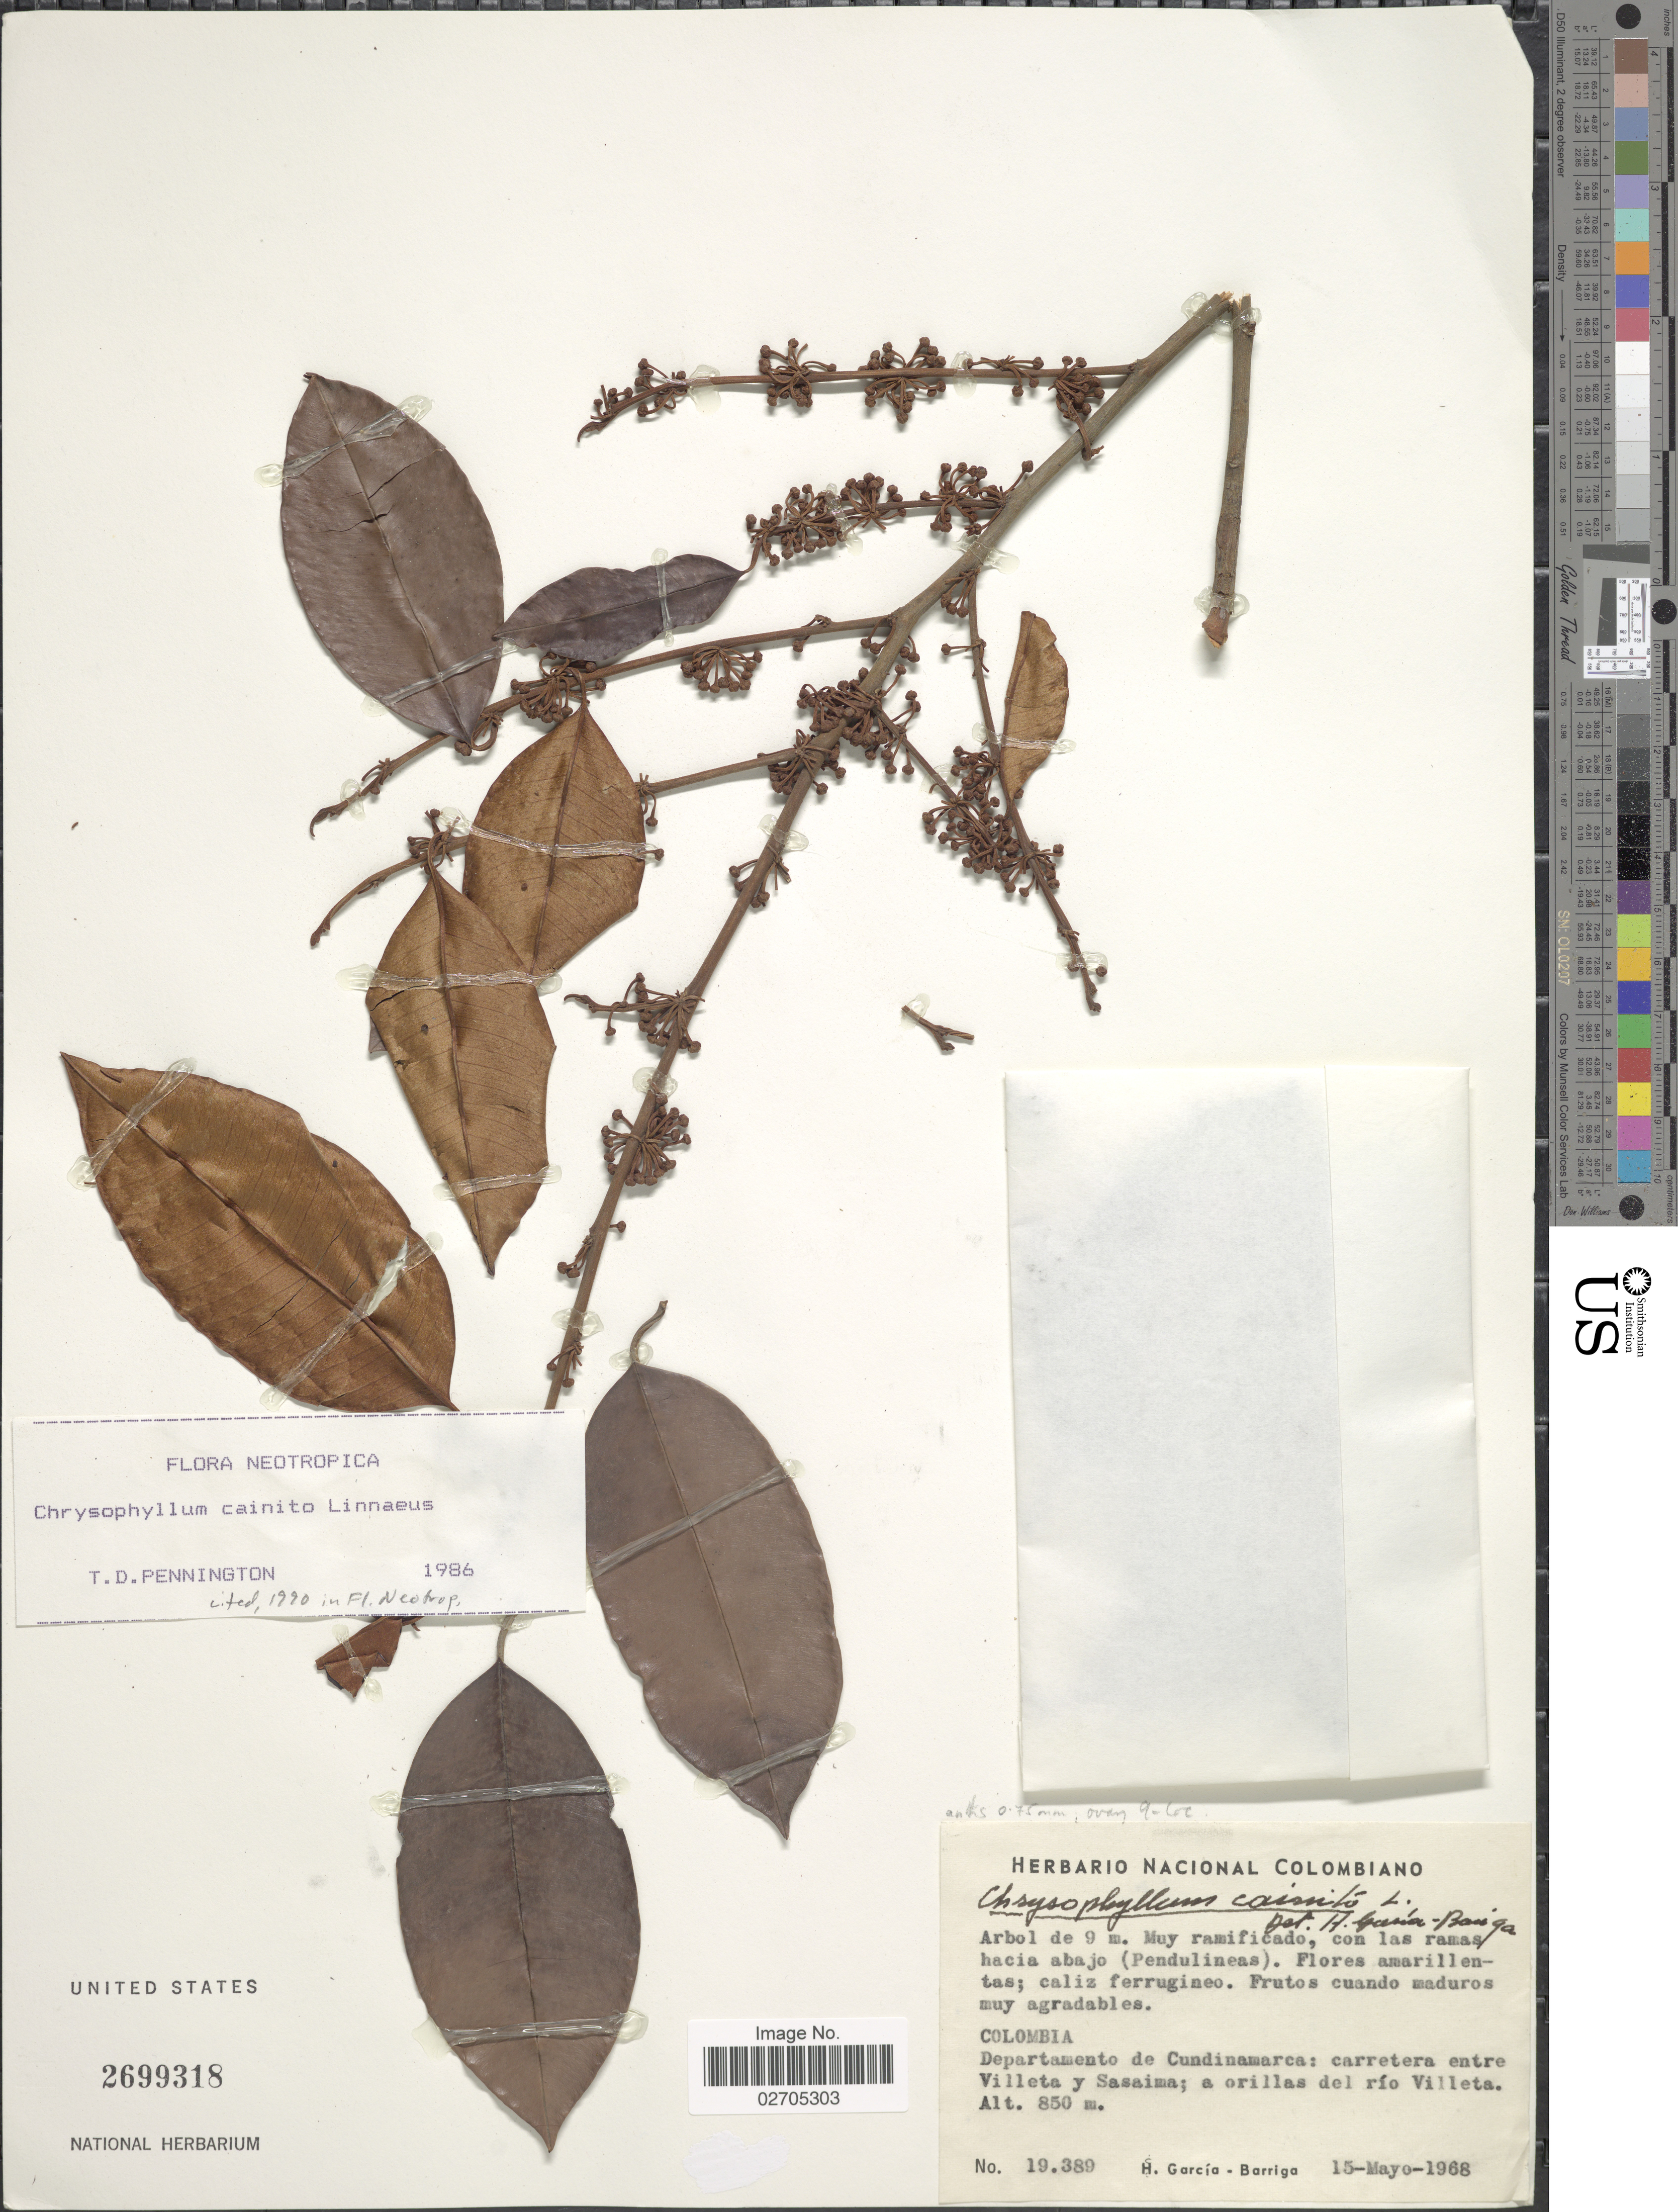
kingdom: Plantae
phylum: Tracheophyta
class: Magnoliopsida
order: Ericales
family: Sapotaceae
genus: Chrysophyllum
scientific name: Chrysophyllum cainito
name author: L.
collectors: H. García Barriga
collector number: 19389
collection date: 1968-05-15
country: Colombia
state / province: Cundinamarca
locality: Carretera entre Villeta y Sasaima; a orillas del rio Villeta.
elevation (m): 850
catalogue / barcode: US 2699318